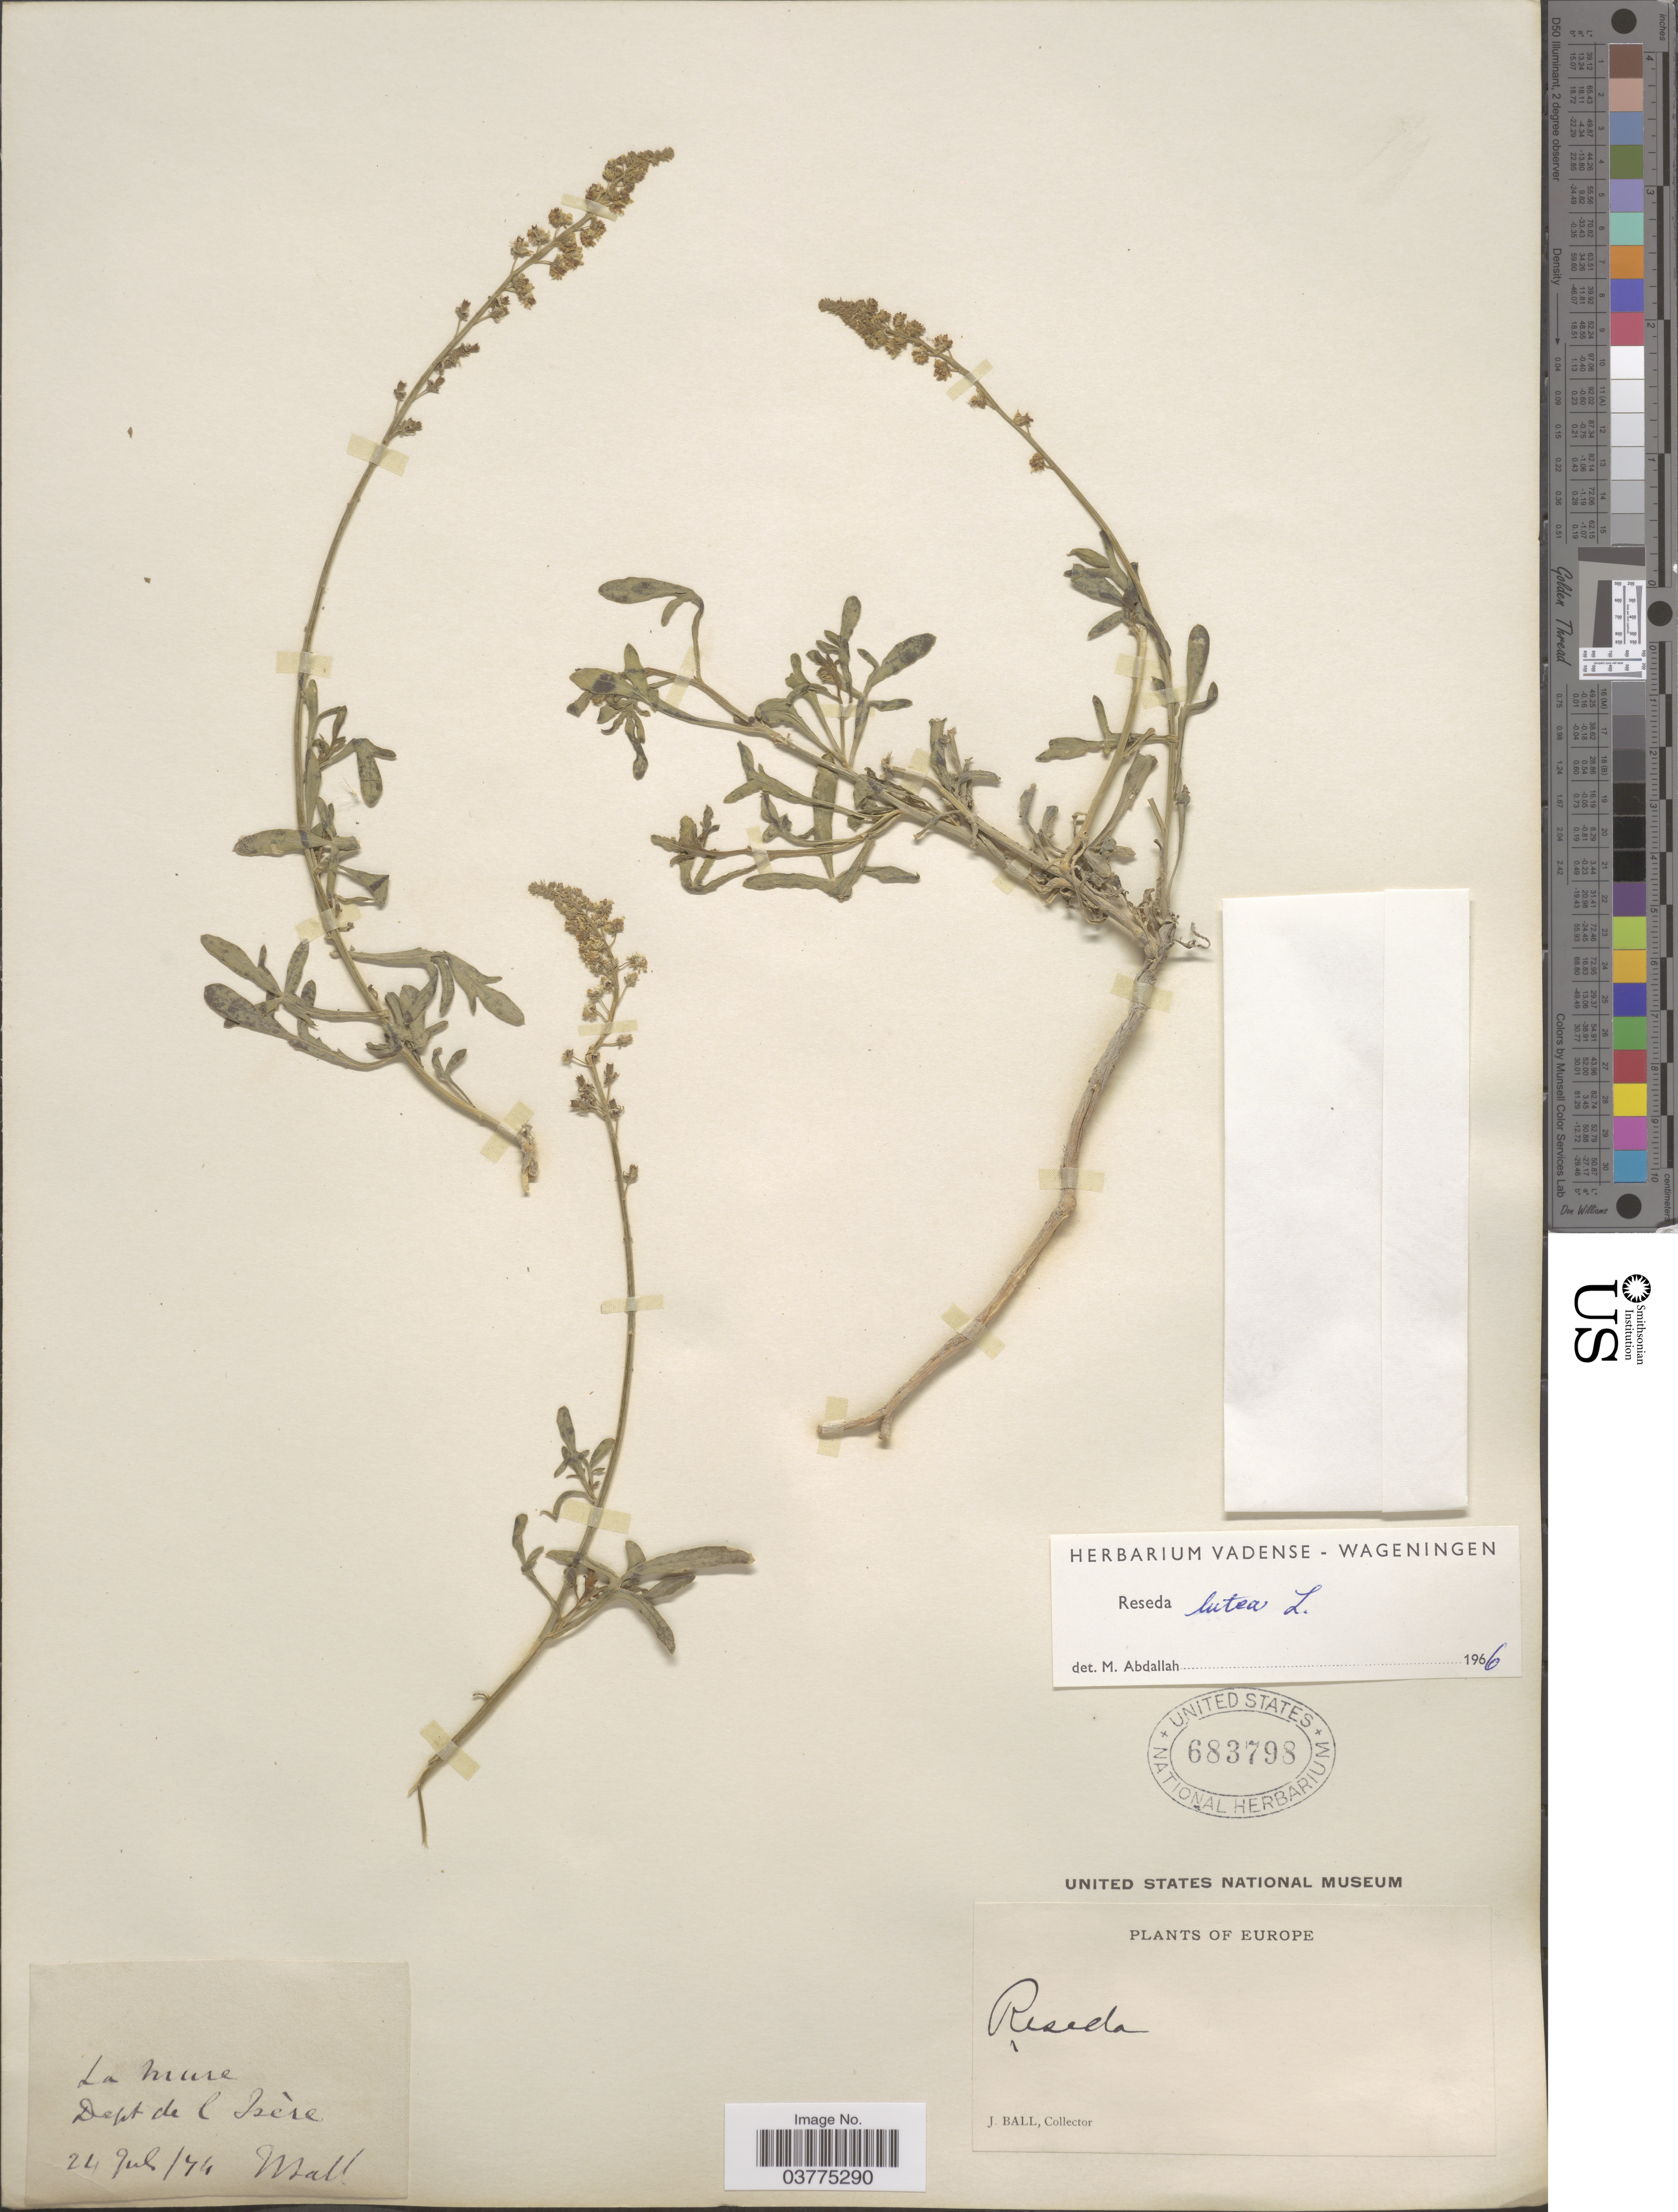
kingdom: Plantae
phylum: Tracheophyta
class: Magnoliopsida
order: Brassicales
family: Resedaceae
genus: Reseda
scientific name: Reseda lutea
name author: L.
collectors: J. Ball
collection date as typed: Transcribed d/m/y: 24/7/74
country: France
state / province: Auvergne-Rhône-Alpes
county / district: Isère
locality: La Mure. Dept de l Isère. Europe.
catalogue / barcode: US 683798